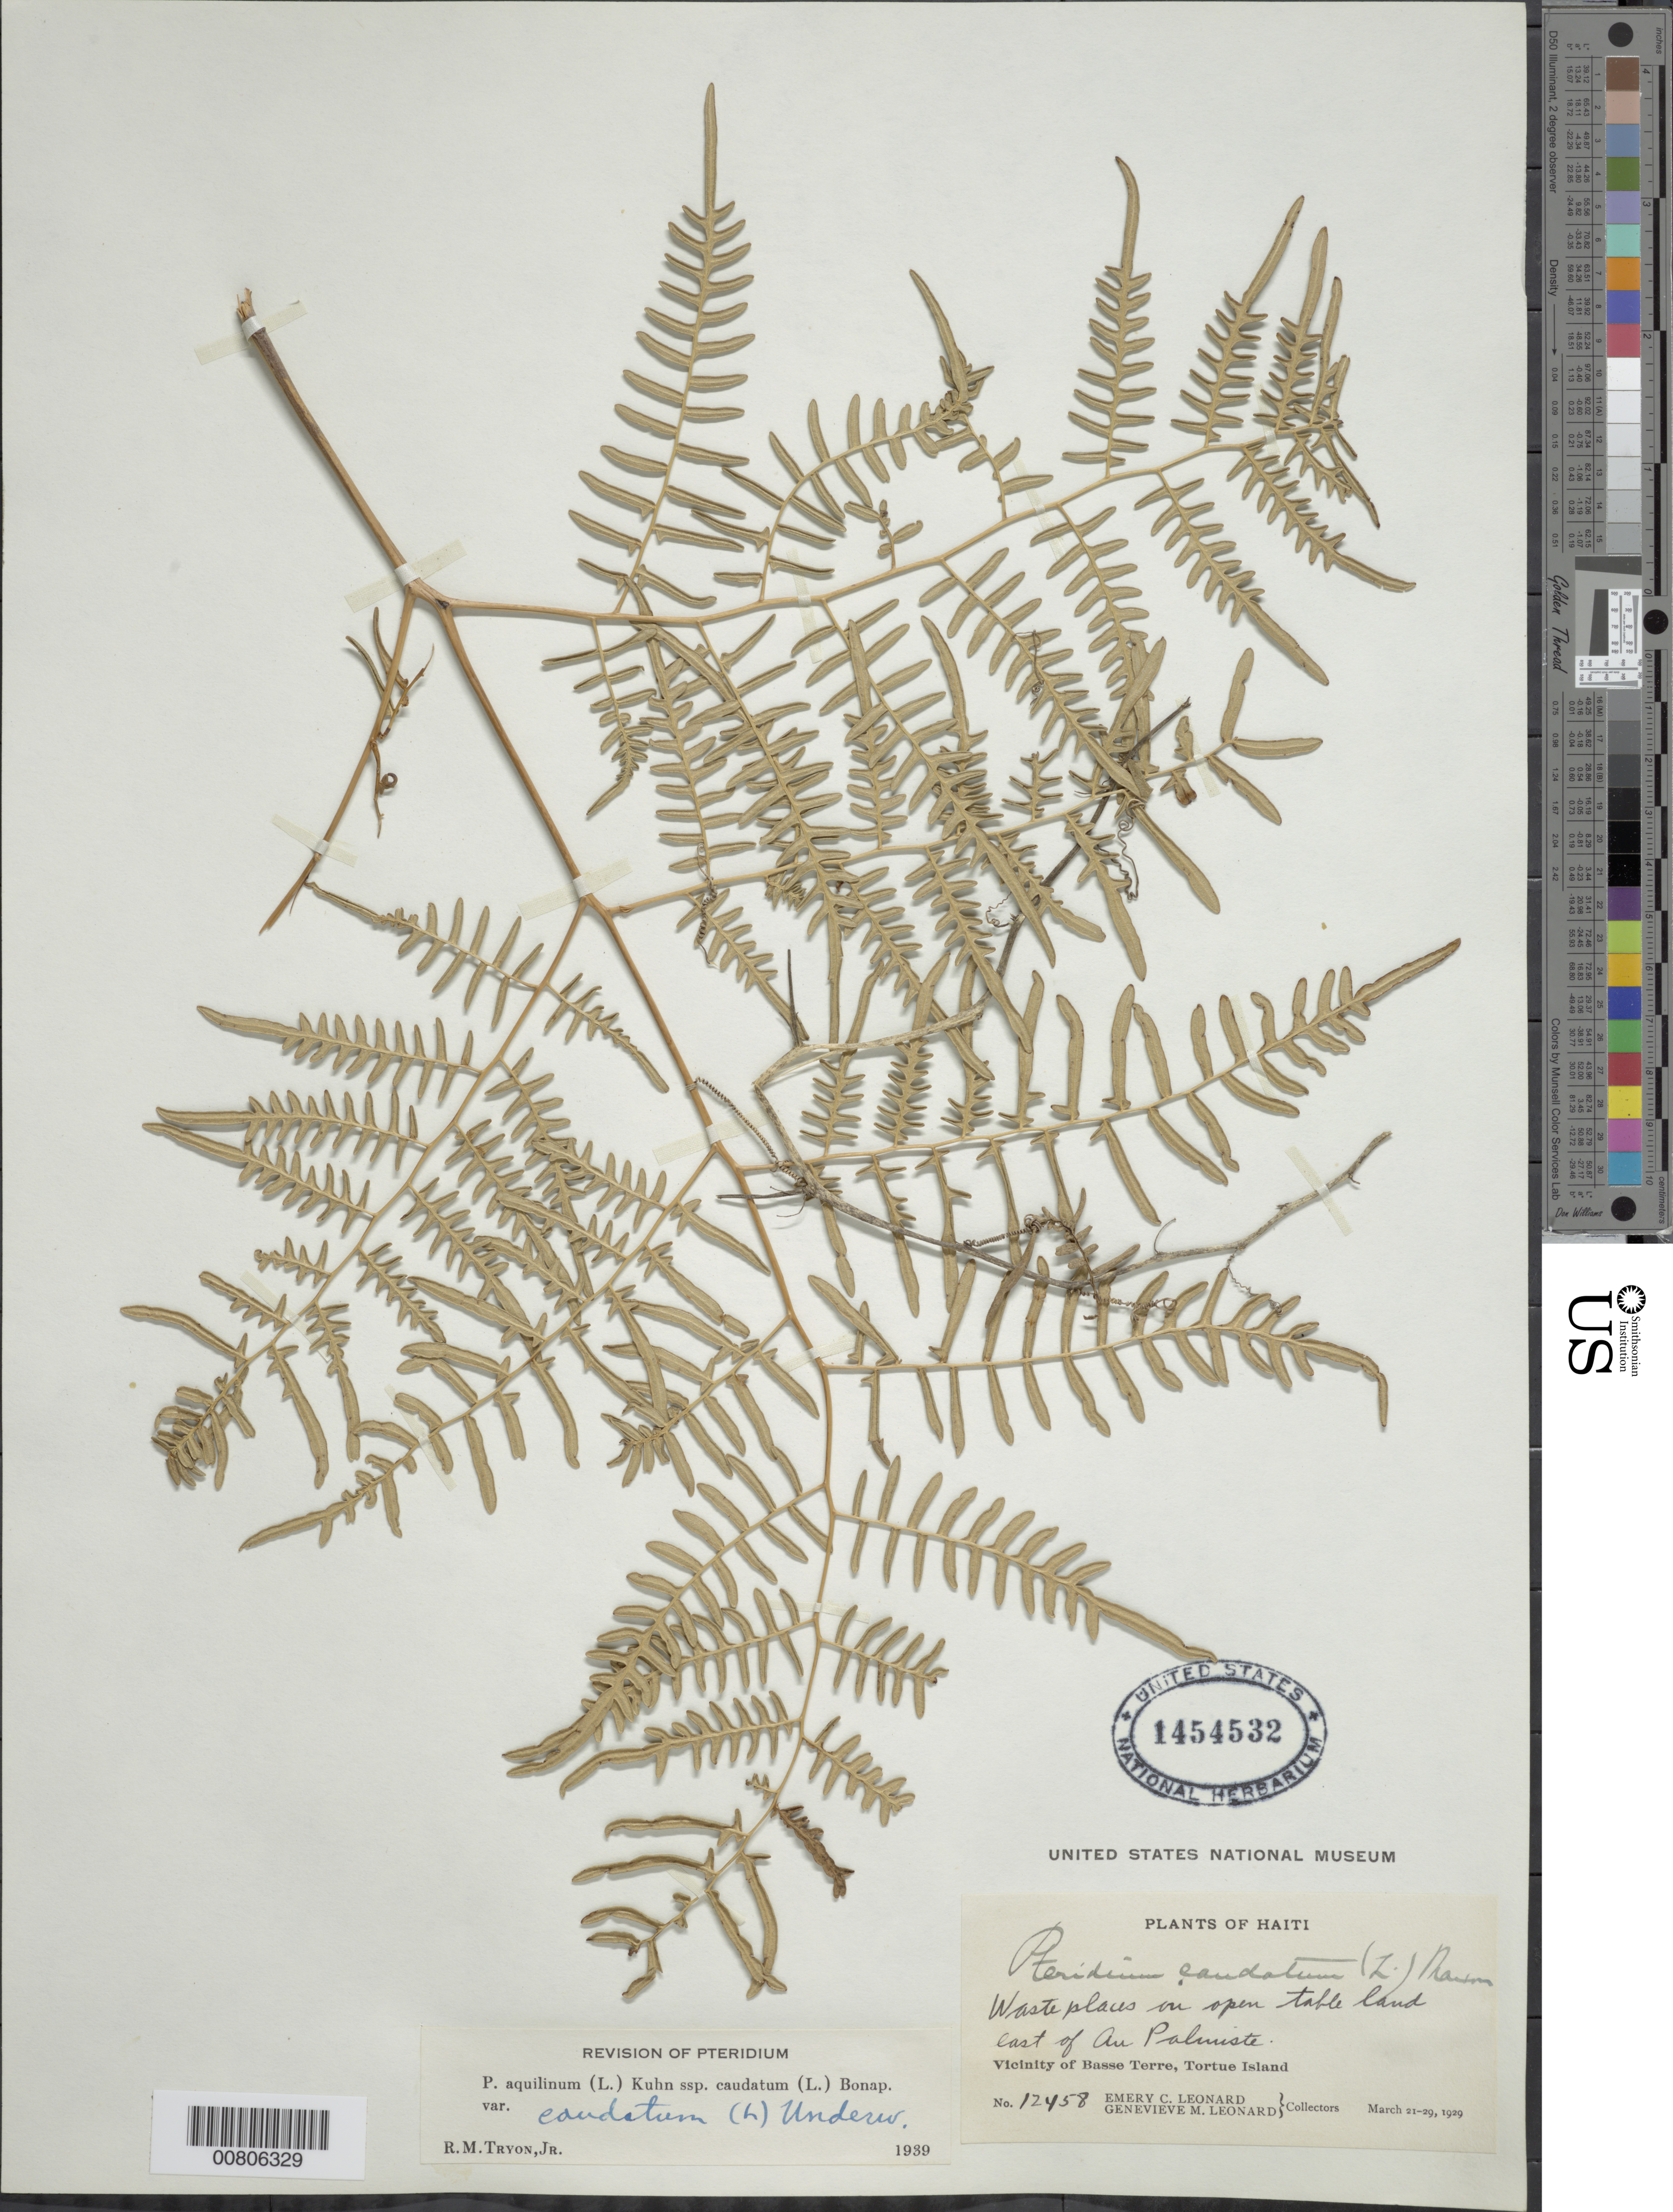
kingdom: Plantae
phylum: Tracheophyta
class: Polypodiopsida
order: Polypodiales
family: Dennstaedtiaceae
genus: Pteridium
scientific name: Pteridium caudatum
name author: (L.) Maxon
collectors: E. C. Leonard & G. M. Leonard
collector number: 12458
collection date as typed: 21 Mar 1929 to 29 Mar 1929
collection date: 1929-03-21/1929-03-29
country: Haiti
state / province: Nord-Óuest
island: Île de la Tortue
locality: Tortue Island, Basse Terre vicinity, E of Au Palmiste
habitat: Waste places on open table land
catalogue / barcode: US 1454532